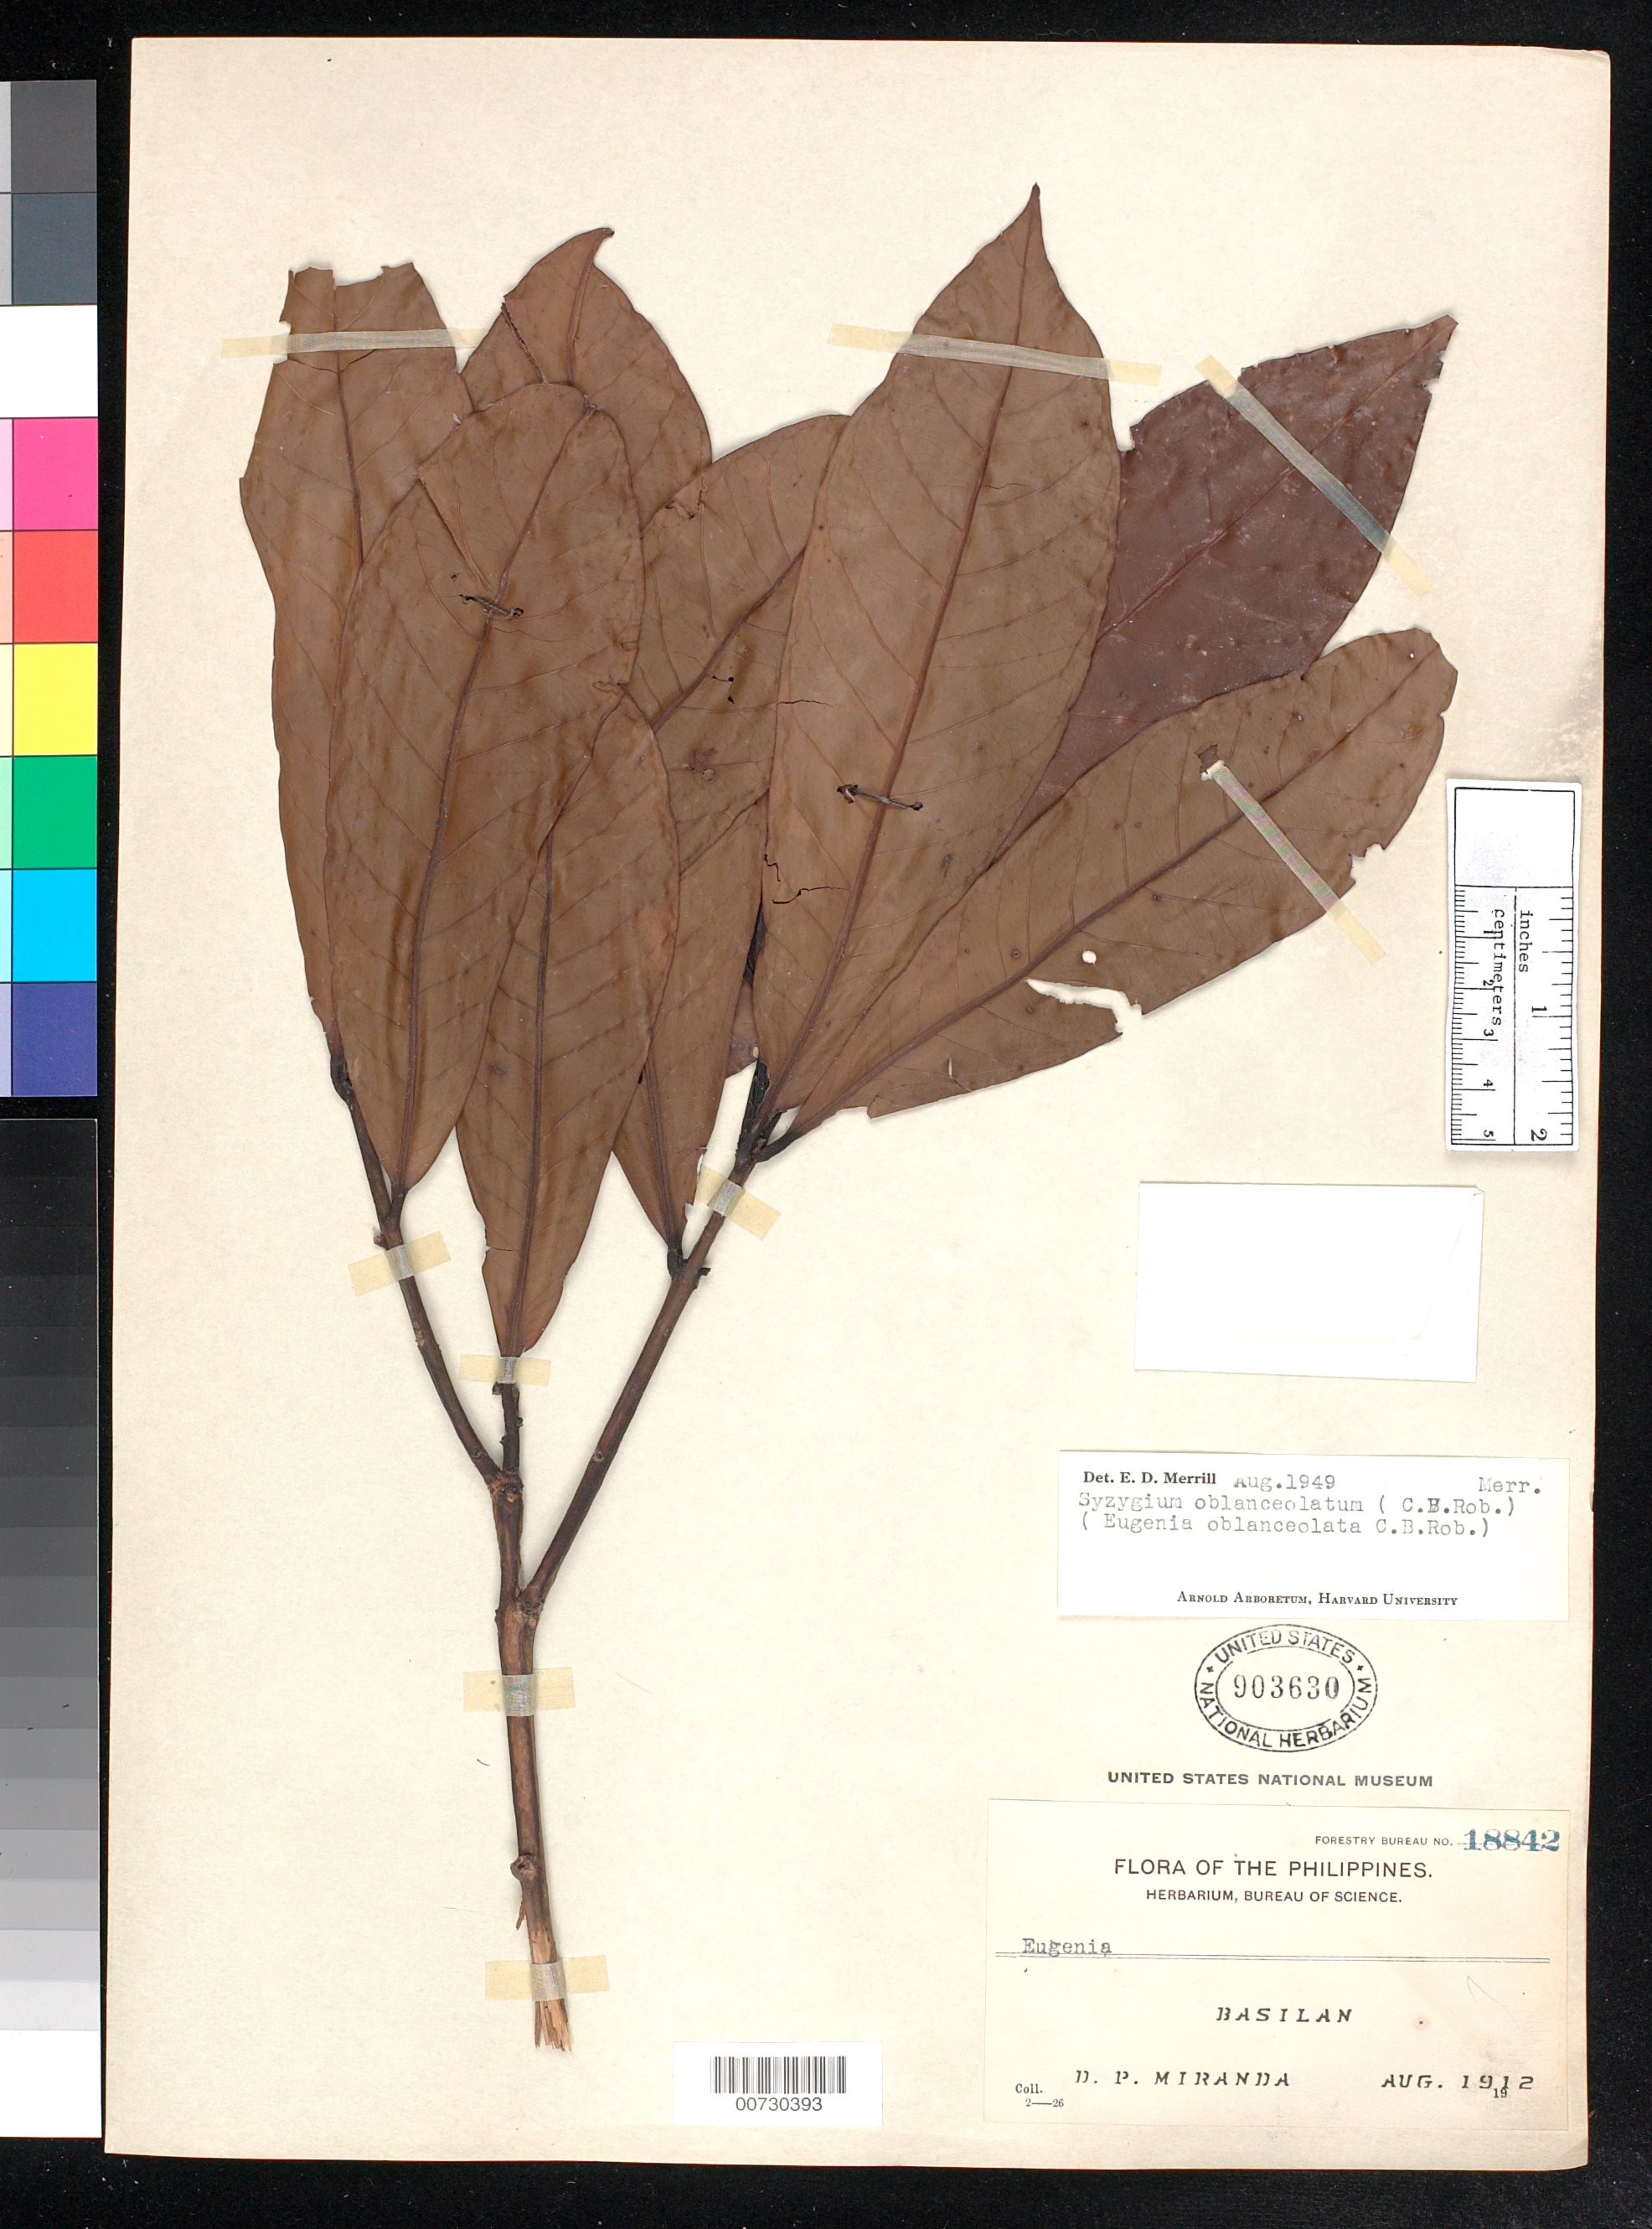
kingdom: Plantae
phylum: Tracheophyta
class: Magnoliopsida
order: Myrtales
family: Myrtaceae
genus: Syzygium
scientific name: Syzygium oblanceolatum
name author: (C.B. Rob.) Merr.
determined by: Merrill, Elmer D.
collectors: D. P. Miranda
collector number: For. Bur. 18842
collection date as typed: Aug 1912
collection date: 1912-08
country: Philippines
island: Basilan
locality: Mt. Basilan.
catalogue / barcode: US 903630